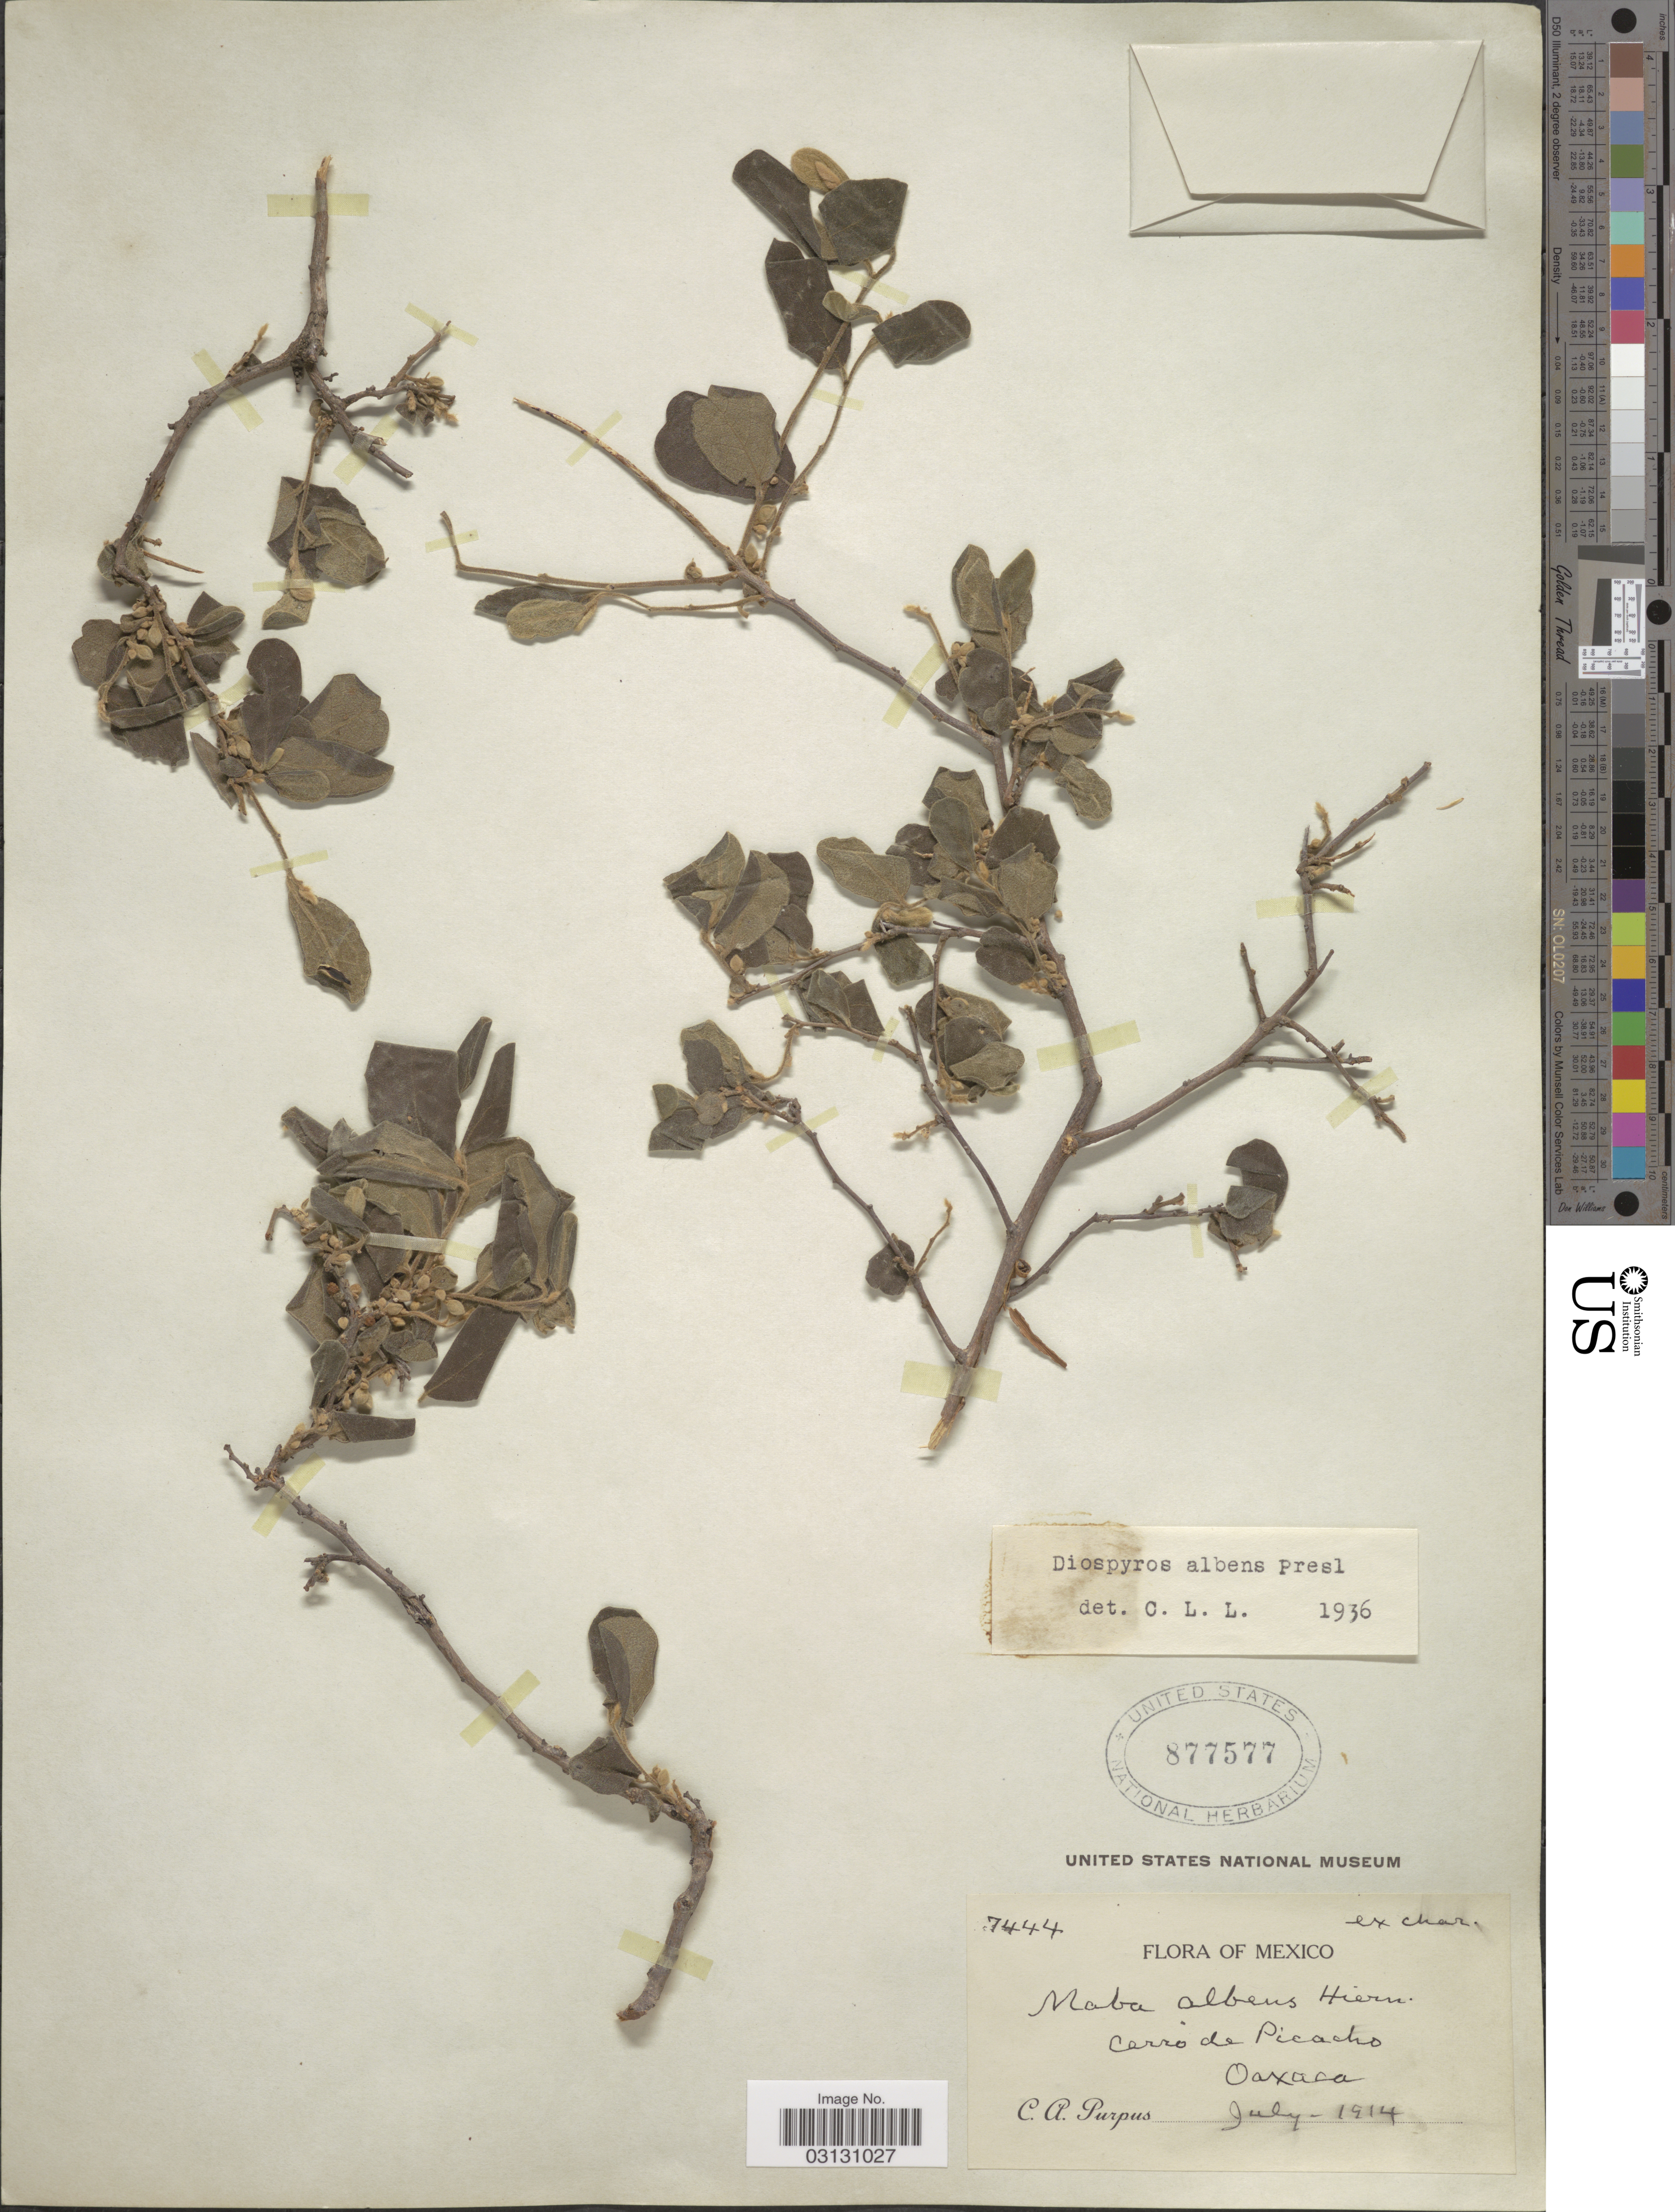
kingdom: Plantae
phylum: Tracheophyta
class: Magnoliopsida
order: Ericales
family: Ebenaceae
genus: Diospyros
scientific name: Diospyros salicifolia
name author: Humb. & Bonpl. ex Willd.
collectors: C. A. Purpus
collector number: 7444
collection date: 1914-07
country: Mexico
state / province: Oaxaca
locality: Cerro de Picacho.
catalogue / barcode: US 877577